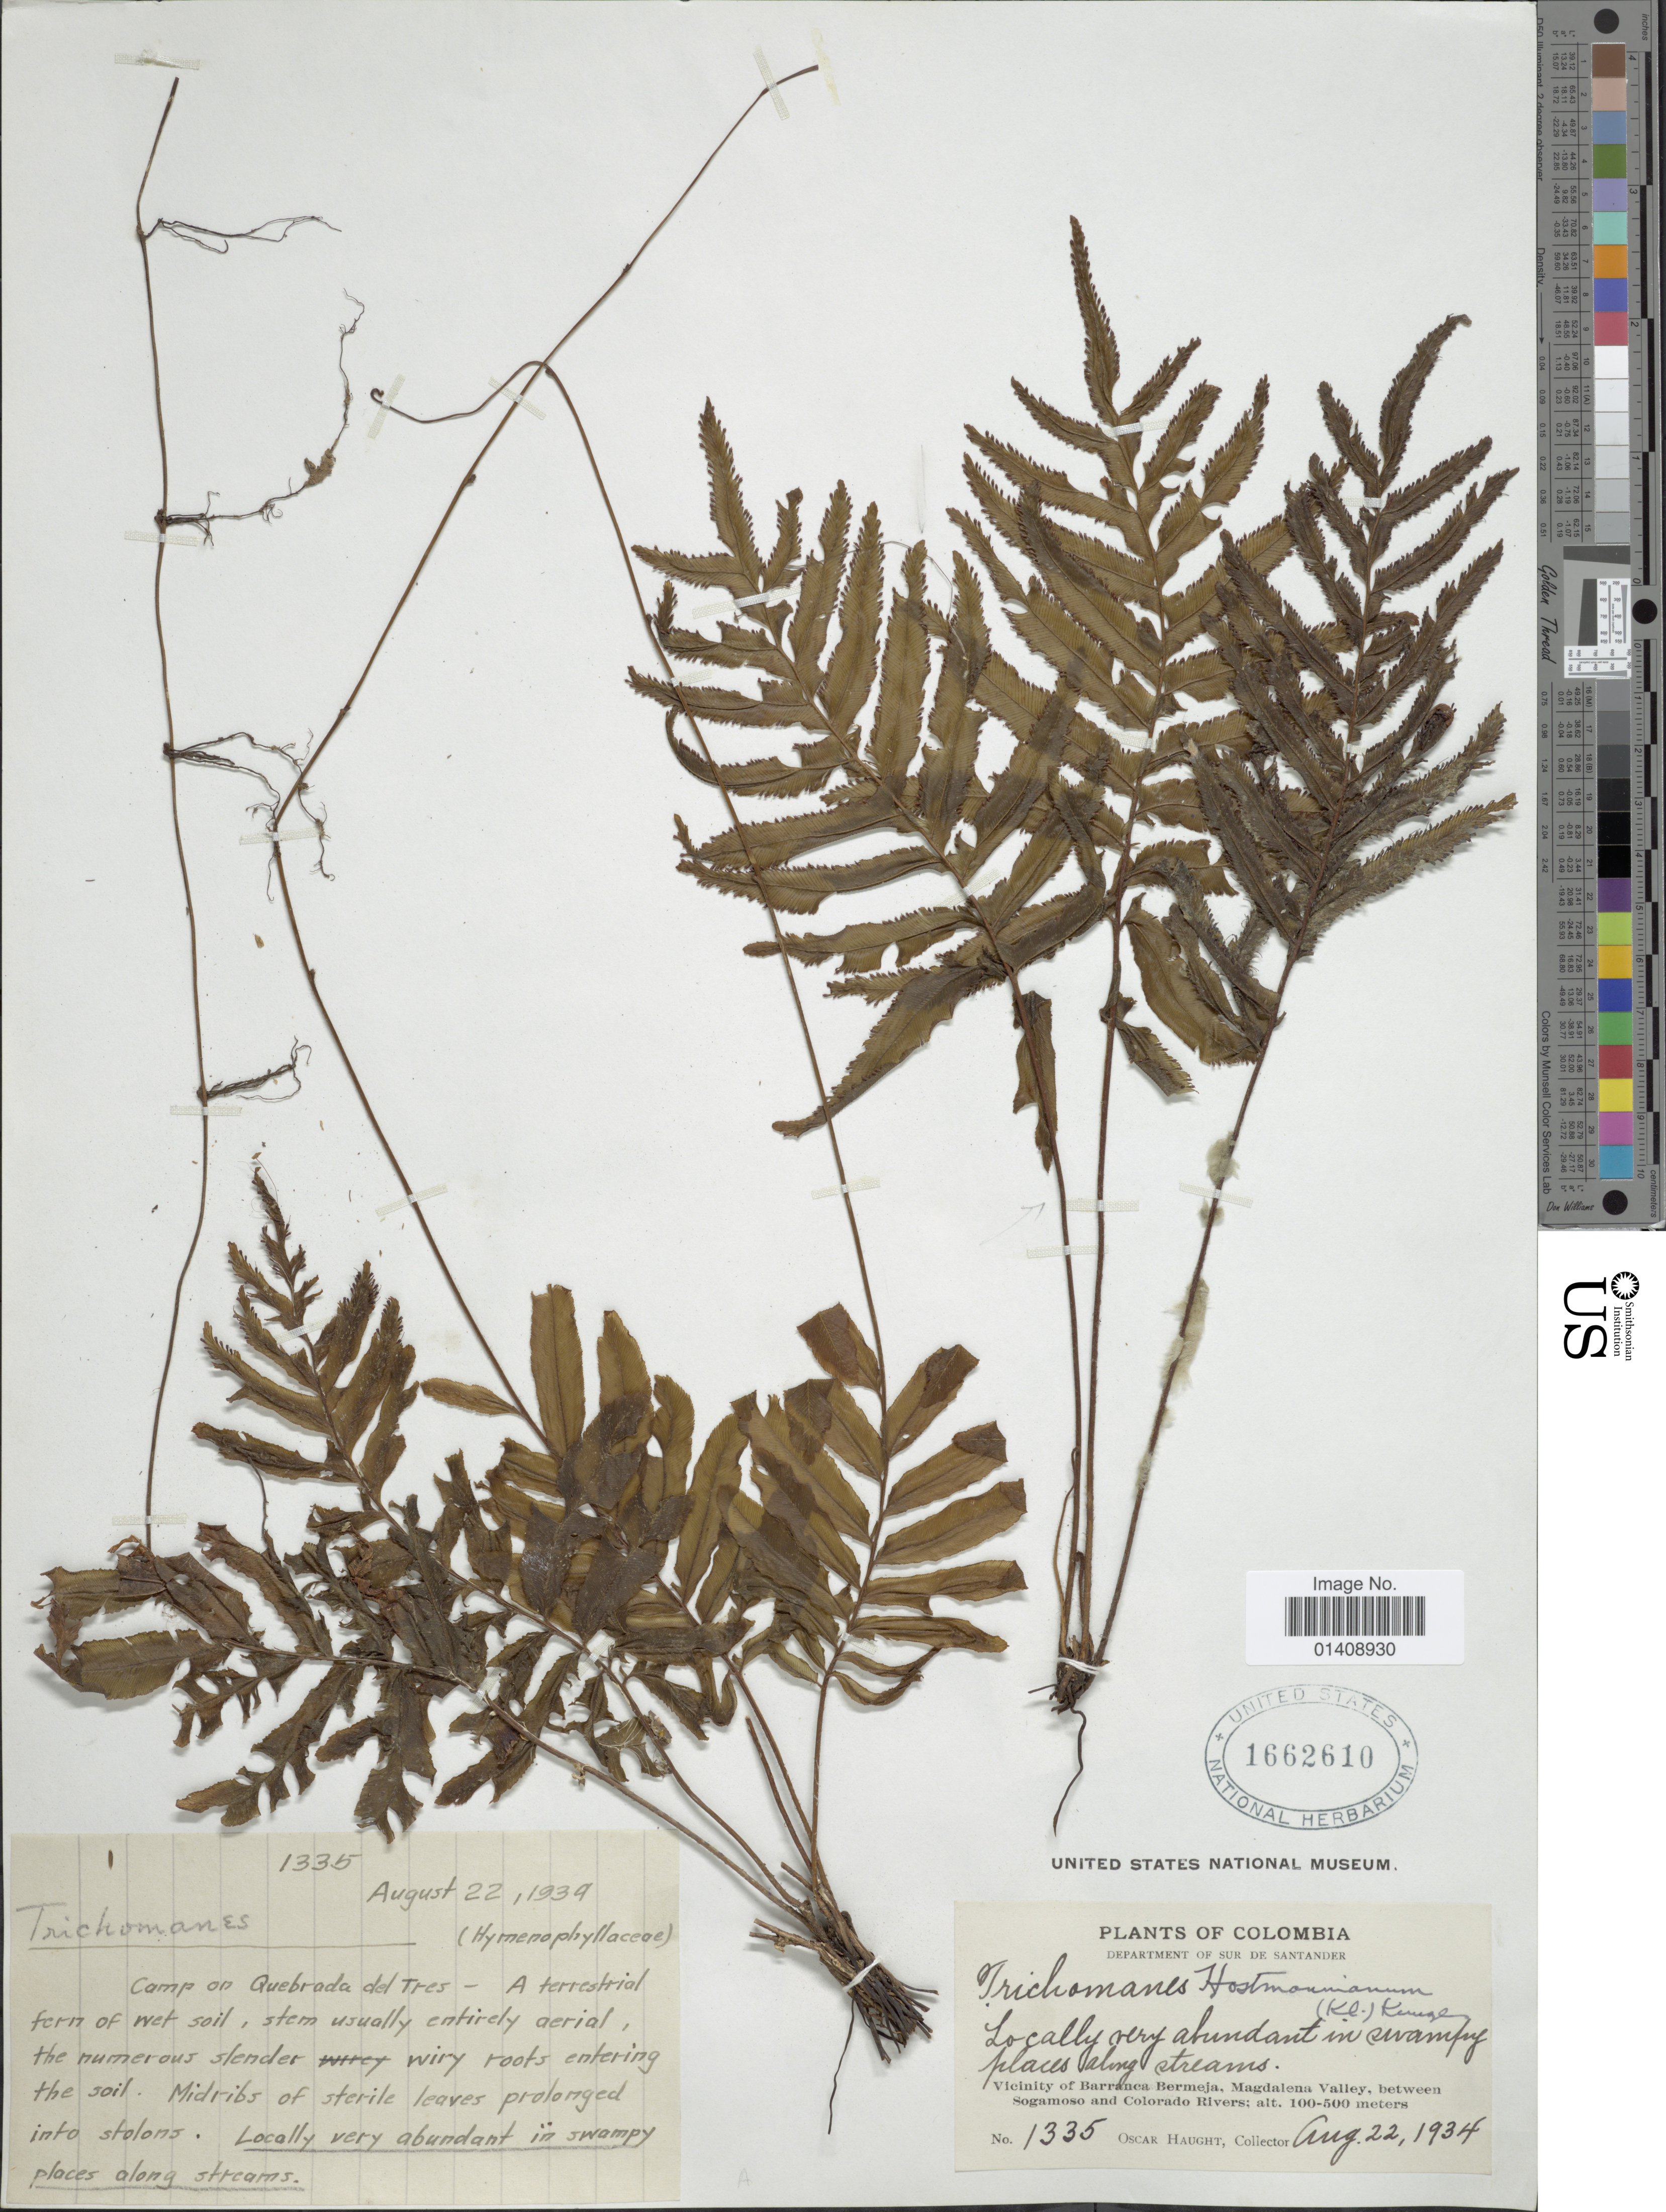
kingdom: Plantae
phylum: Tracheophyta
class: Polypodiopsida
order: Hymenophyllales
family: Hymenophyllaceae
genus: Trichomanes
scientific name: Trichomanes hostmannianum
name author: (Klotzsch) Kunze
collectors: O. L. Haught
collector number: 1335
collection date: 1934-08-22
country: Colombia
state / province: Santander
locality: Vicinity of Barranca Bermeja, Magdalena Valey, between Sogamoso and Colorado Rivers.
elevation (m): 100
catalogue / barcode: US 1662610